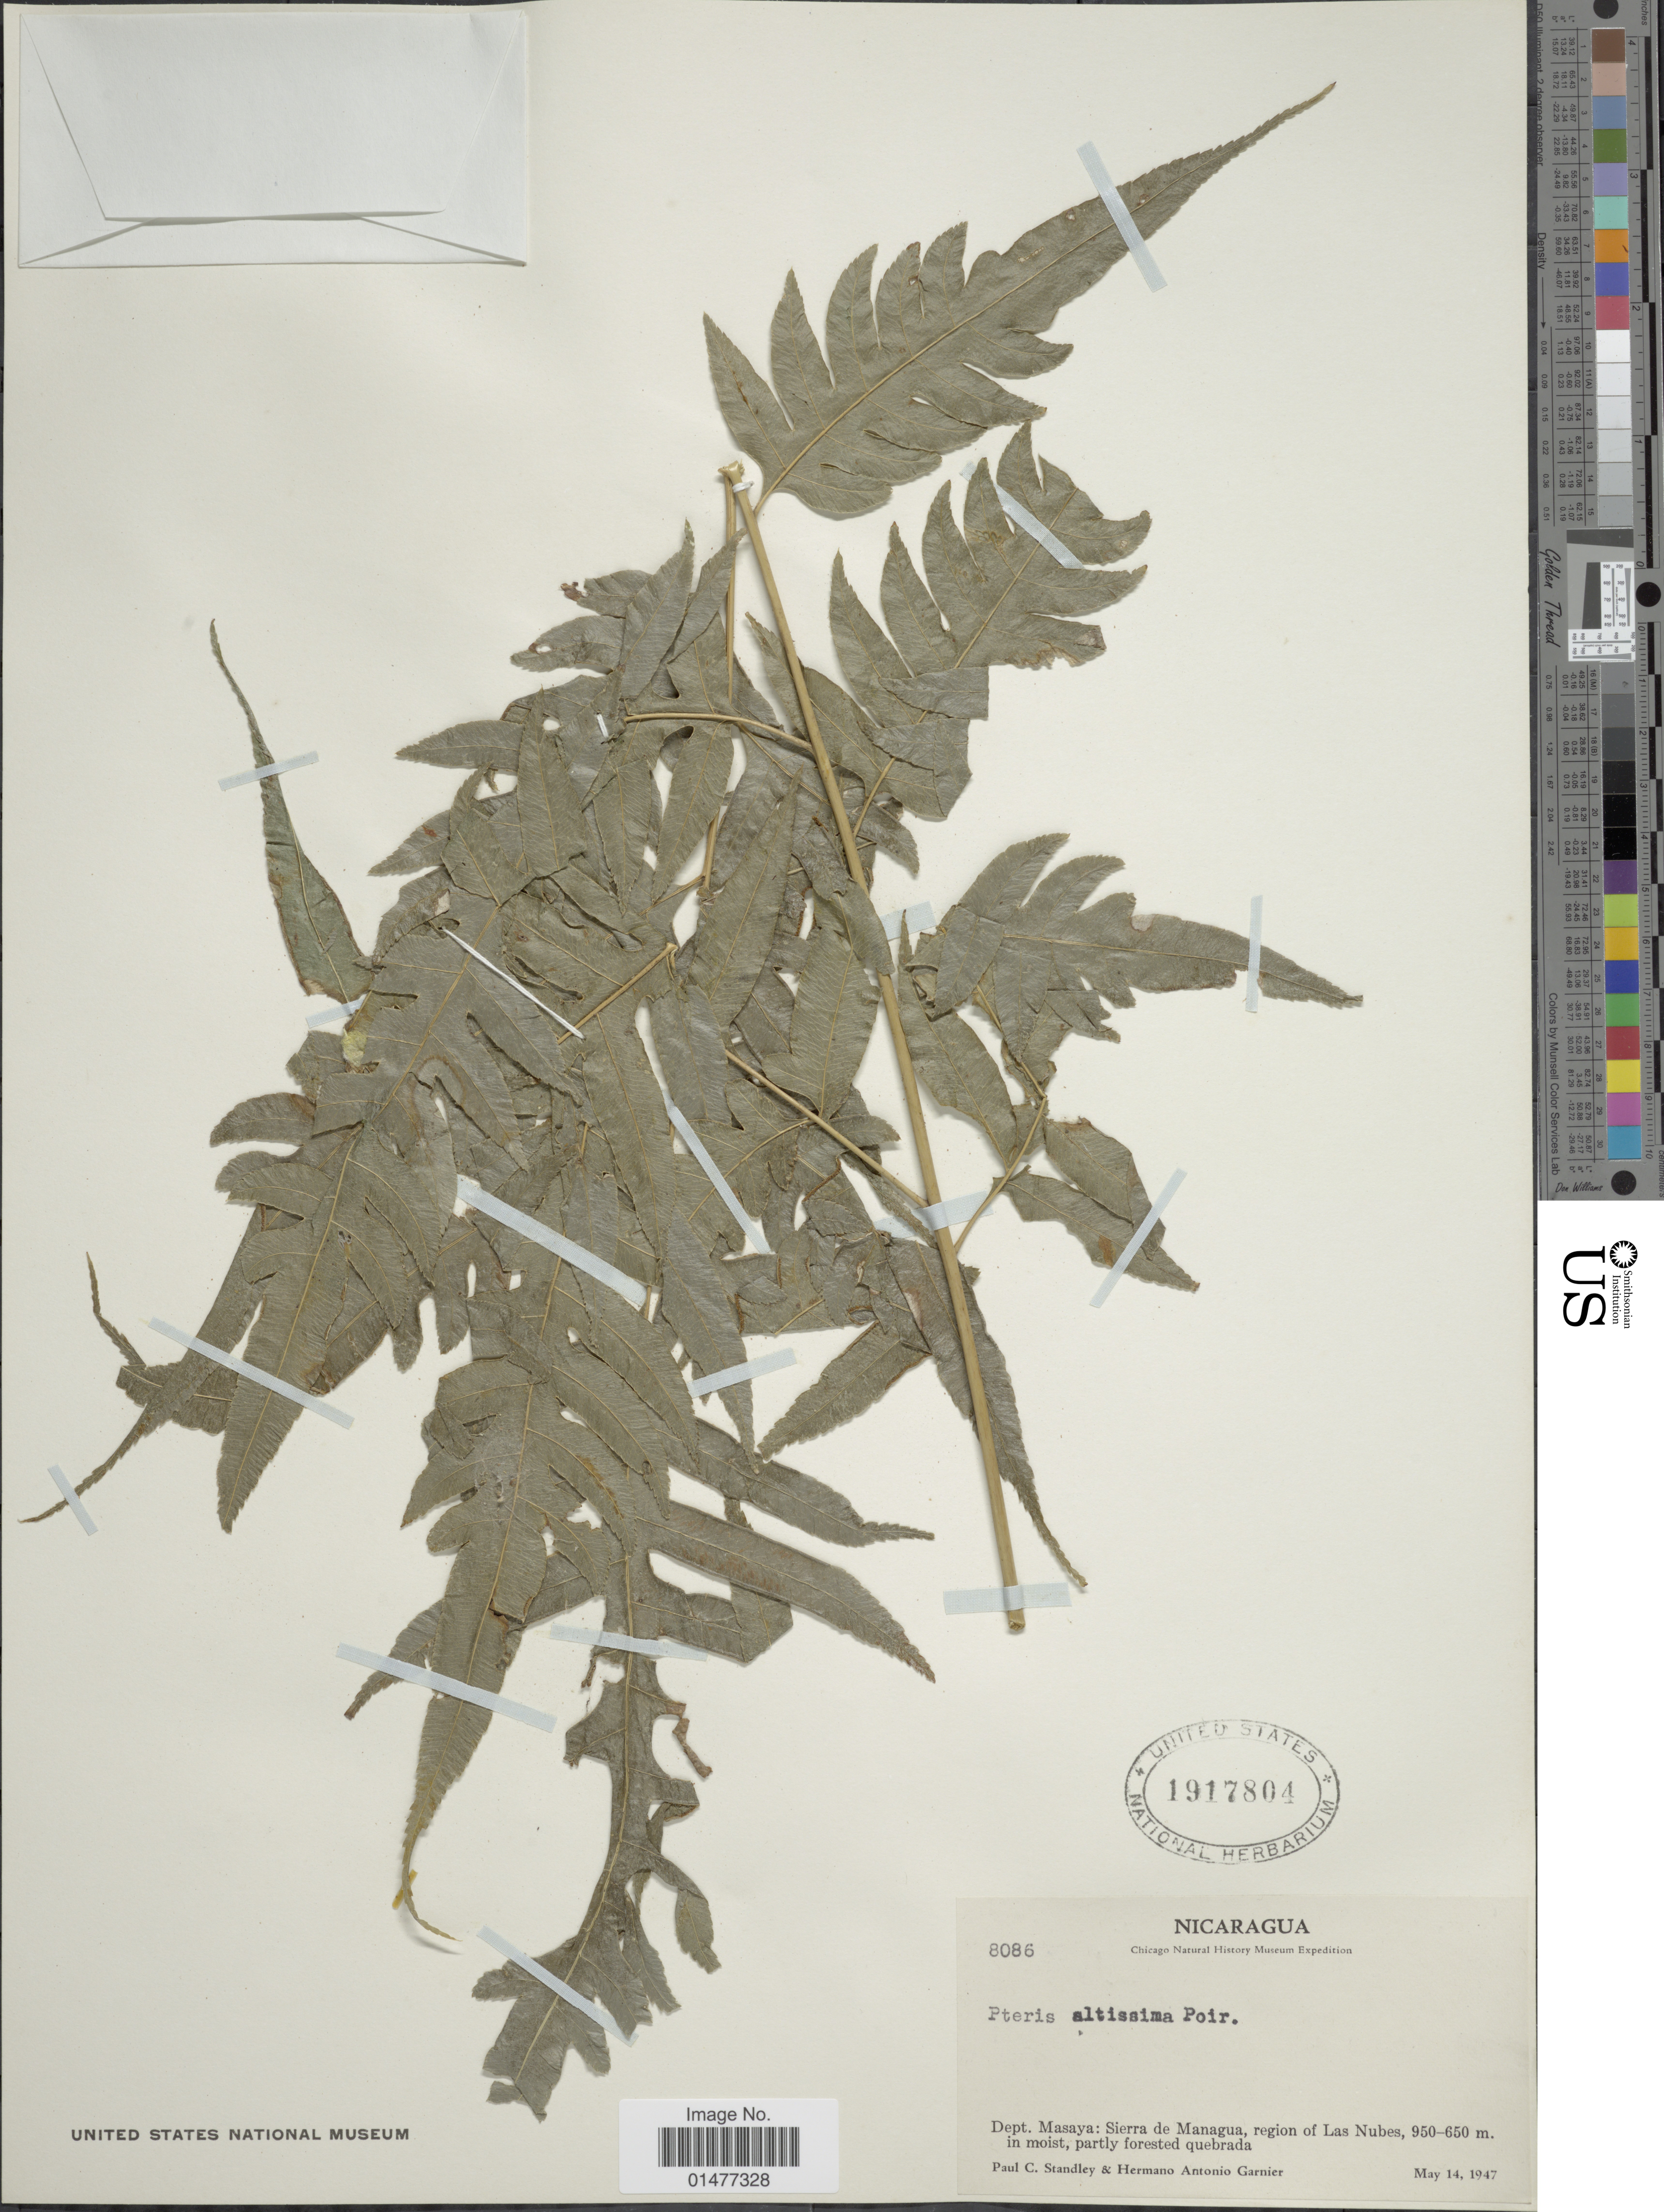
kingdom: Plantae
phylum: Tracheophyta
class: Polypodiopsida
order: Polypodiales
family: Pteridaceae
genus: Pteris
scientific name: Pteris altissima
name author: Poir.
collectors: P. C. Standley & Bro. A. Garnier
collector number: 8086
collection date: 1947-05-14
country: Nicaragua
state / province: Masaya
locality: Dept. Masaya: Sierra de Managua, region of Las Nubes, in moist, partly forested quebrada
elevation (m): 650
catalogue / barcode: US 1917804